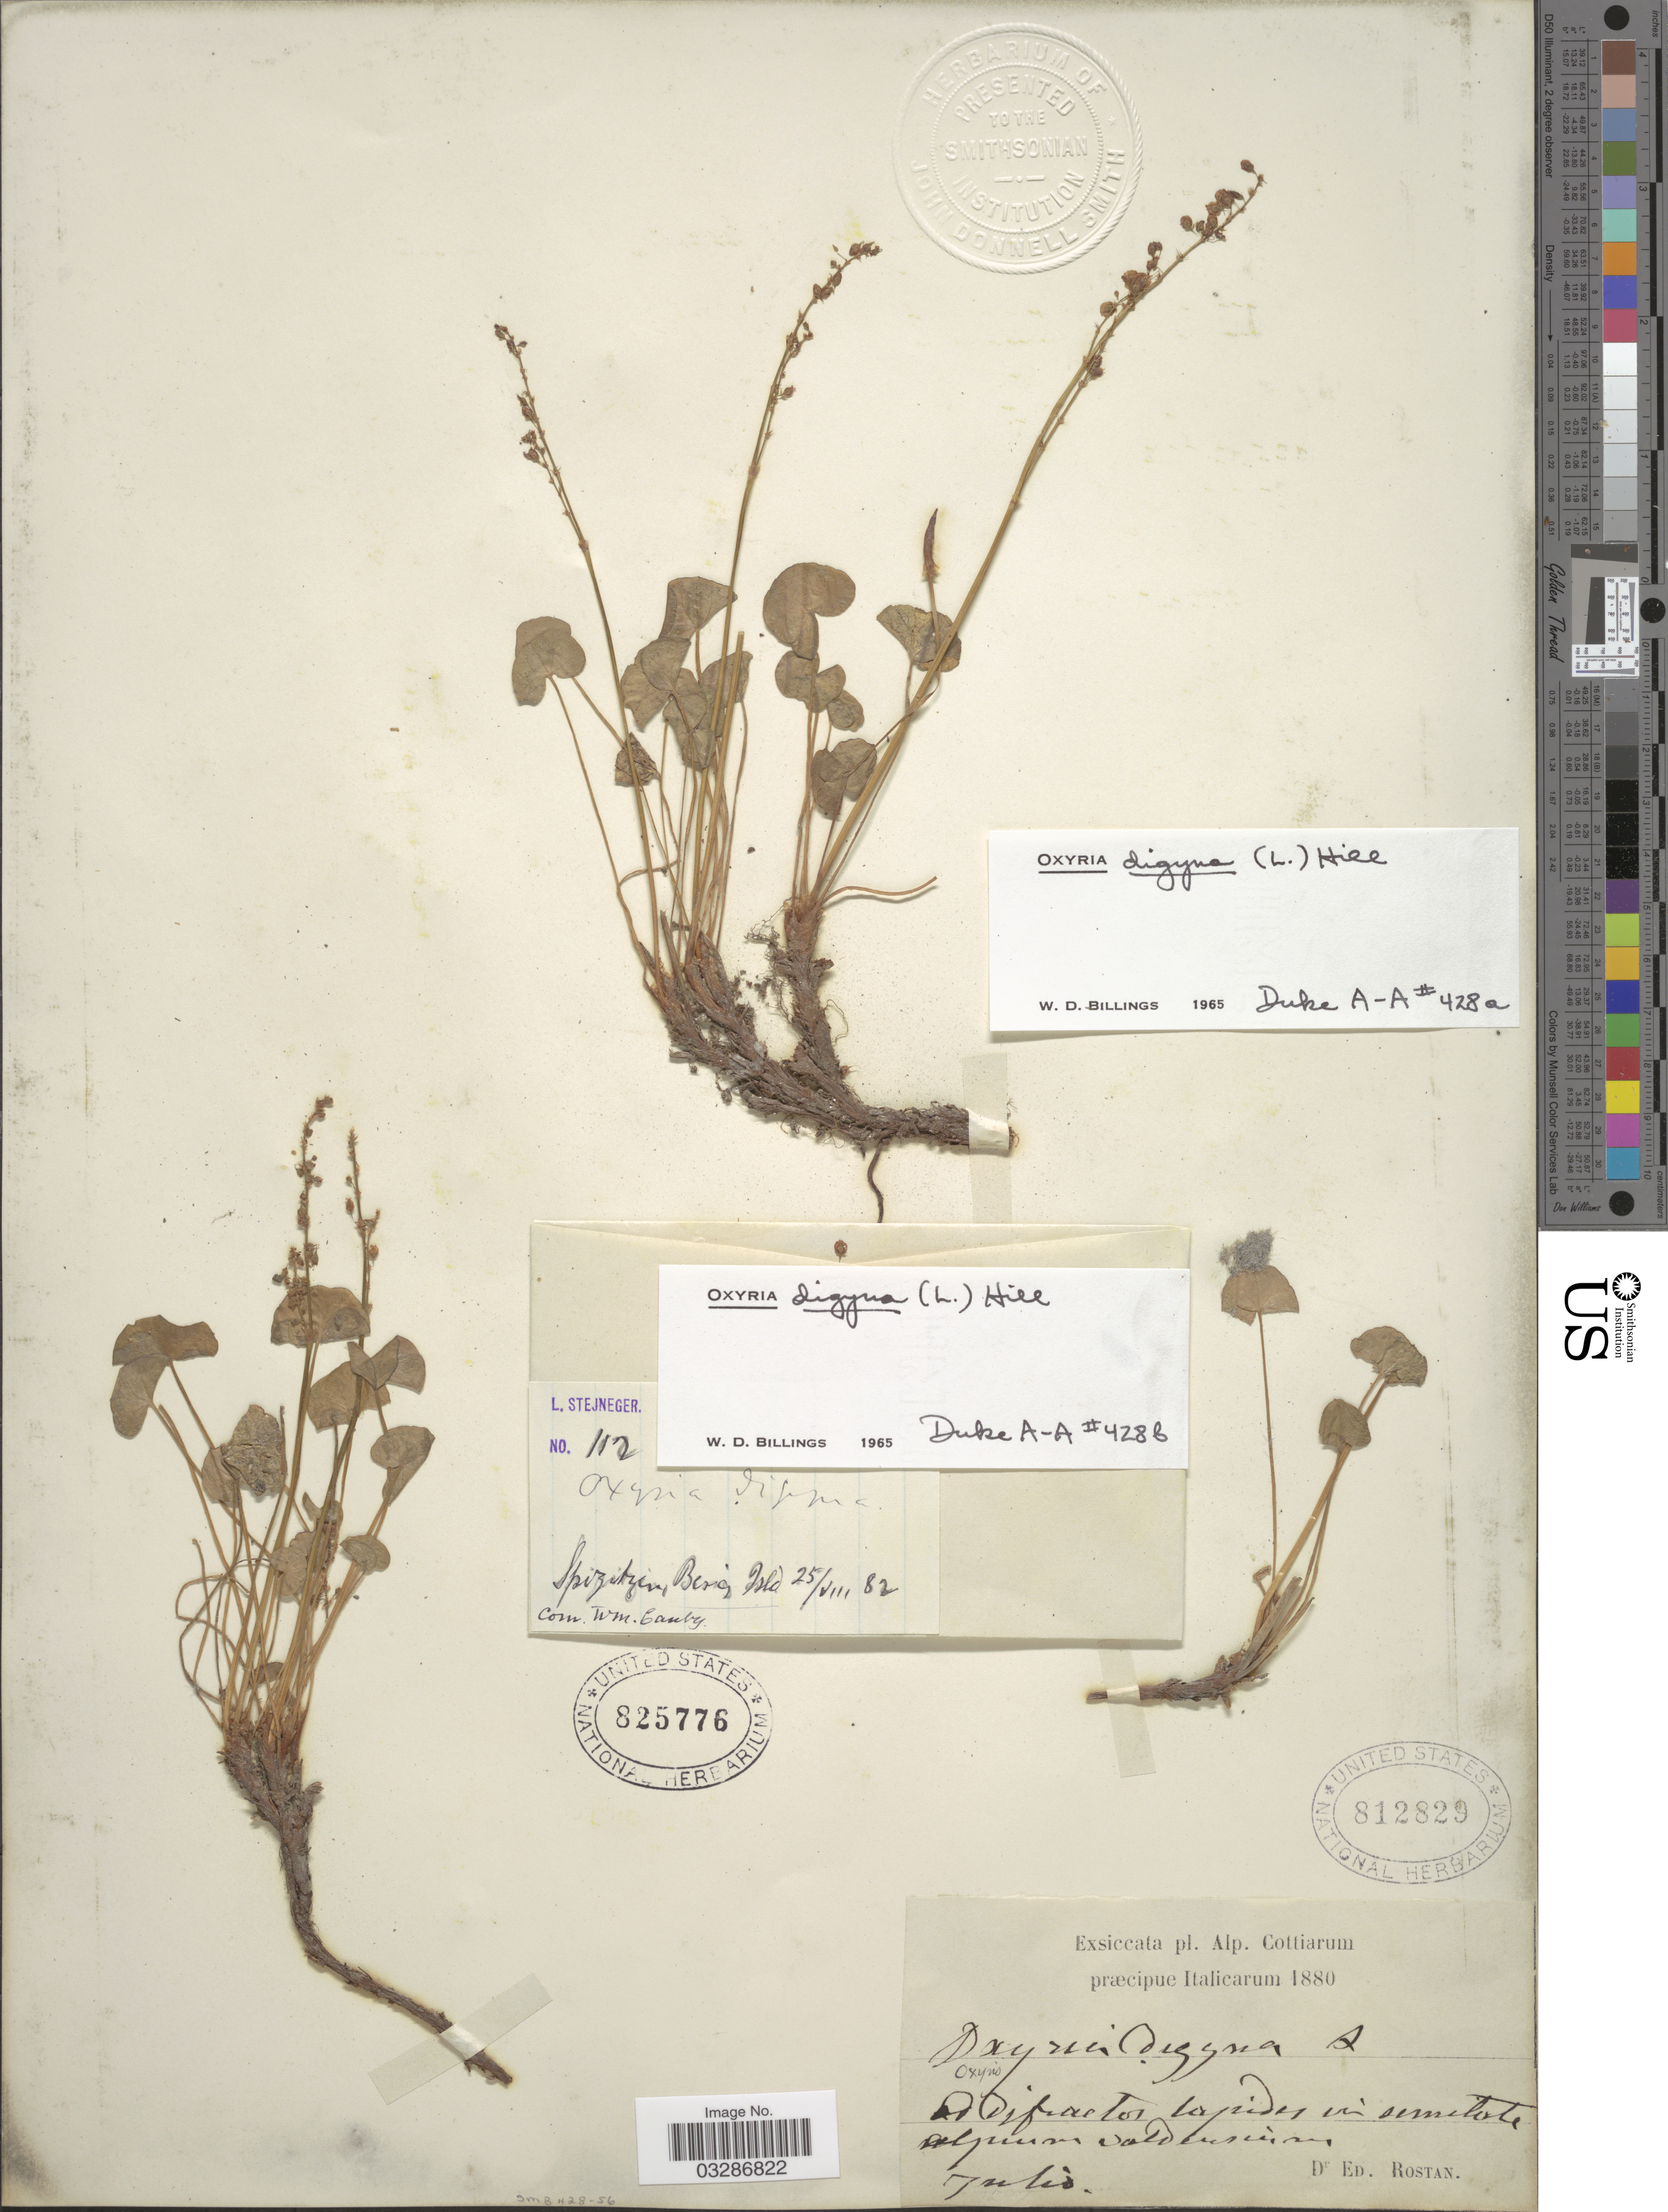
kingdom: Plantae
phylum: Tracheophyta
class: Magnoliopsida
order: Caryophyllales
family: Polygonaceae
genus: Oxyria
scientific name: Oxyria digyna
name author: (L.) Hill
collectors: L. Stejneger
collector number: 112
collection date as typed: Transcribed d/m/y: 25/8/82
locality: Spizitzin Berg Isld. [interpreted]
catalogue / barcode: US 825776